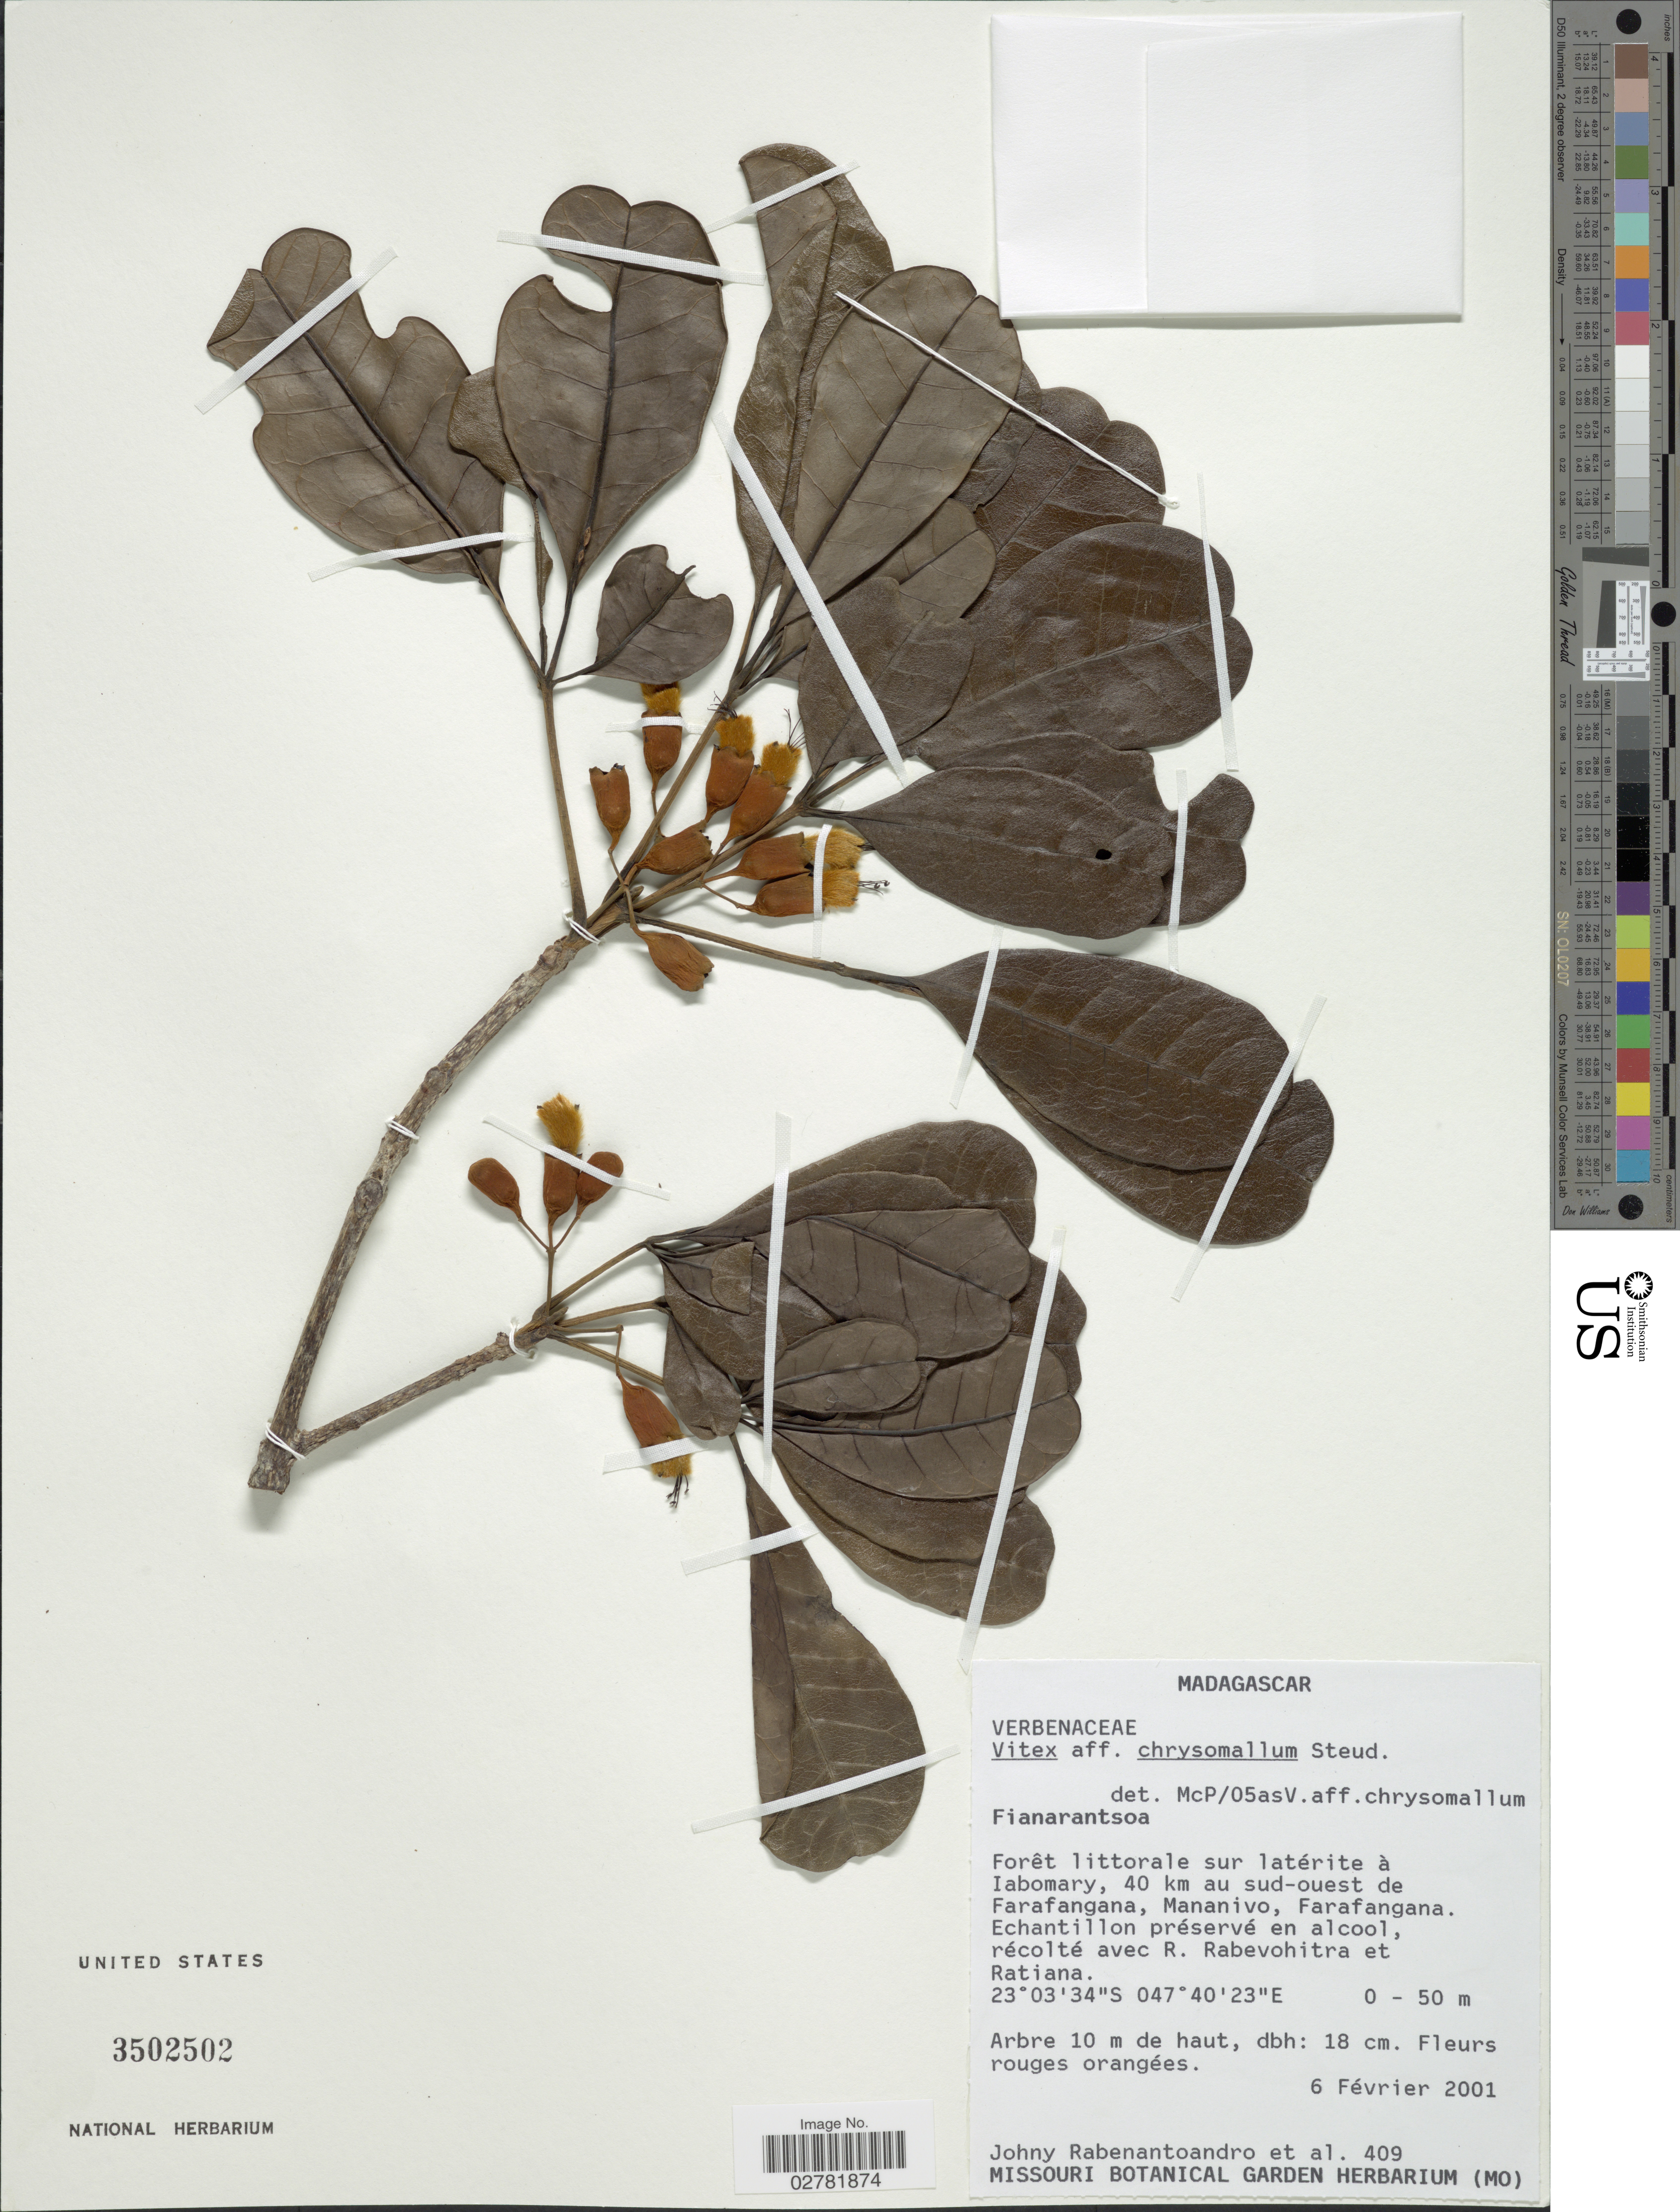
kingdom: Plantae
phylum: Tracheophyta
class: Magnoliopsida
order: Lamiales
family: Lamiaceae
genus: Vitex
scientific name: Vitex chrysomallum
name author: Steud.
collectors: J. Rabenantoandro, R. Rabevohitra & -. Ratiana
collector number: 409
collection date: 2001-02-06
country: Madagascar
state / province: Atsimo-Atsinanana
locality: Forêt littorale sur latérite à Iabomary, 40 km au sud-ouest de Farafangana, Mananivo, Farafangana.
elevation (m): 0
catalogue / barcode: US 3502502